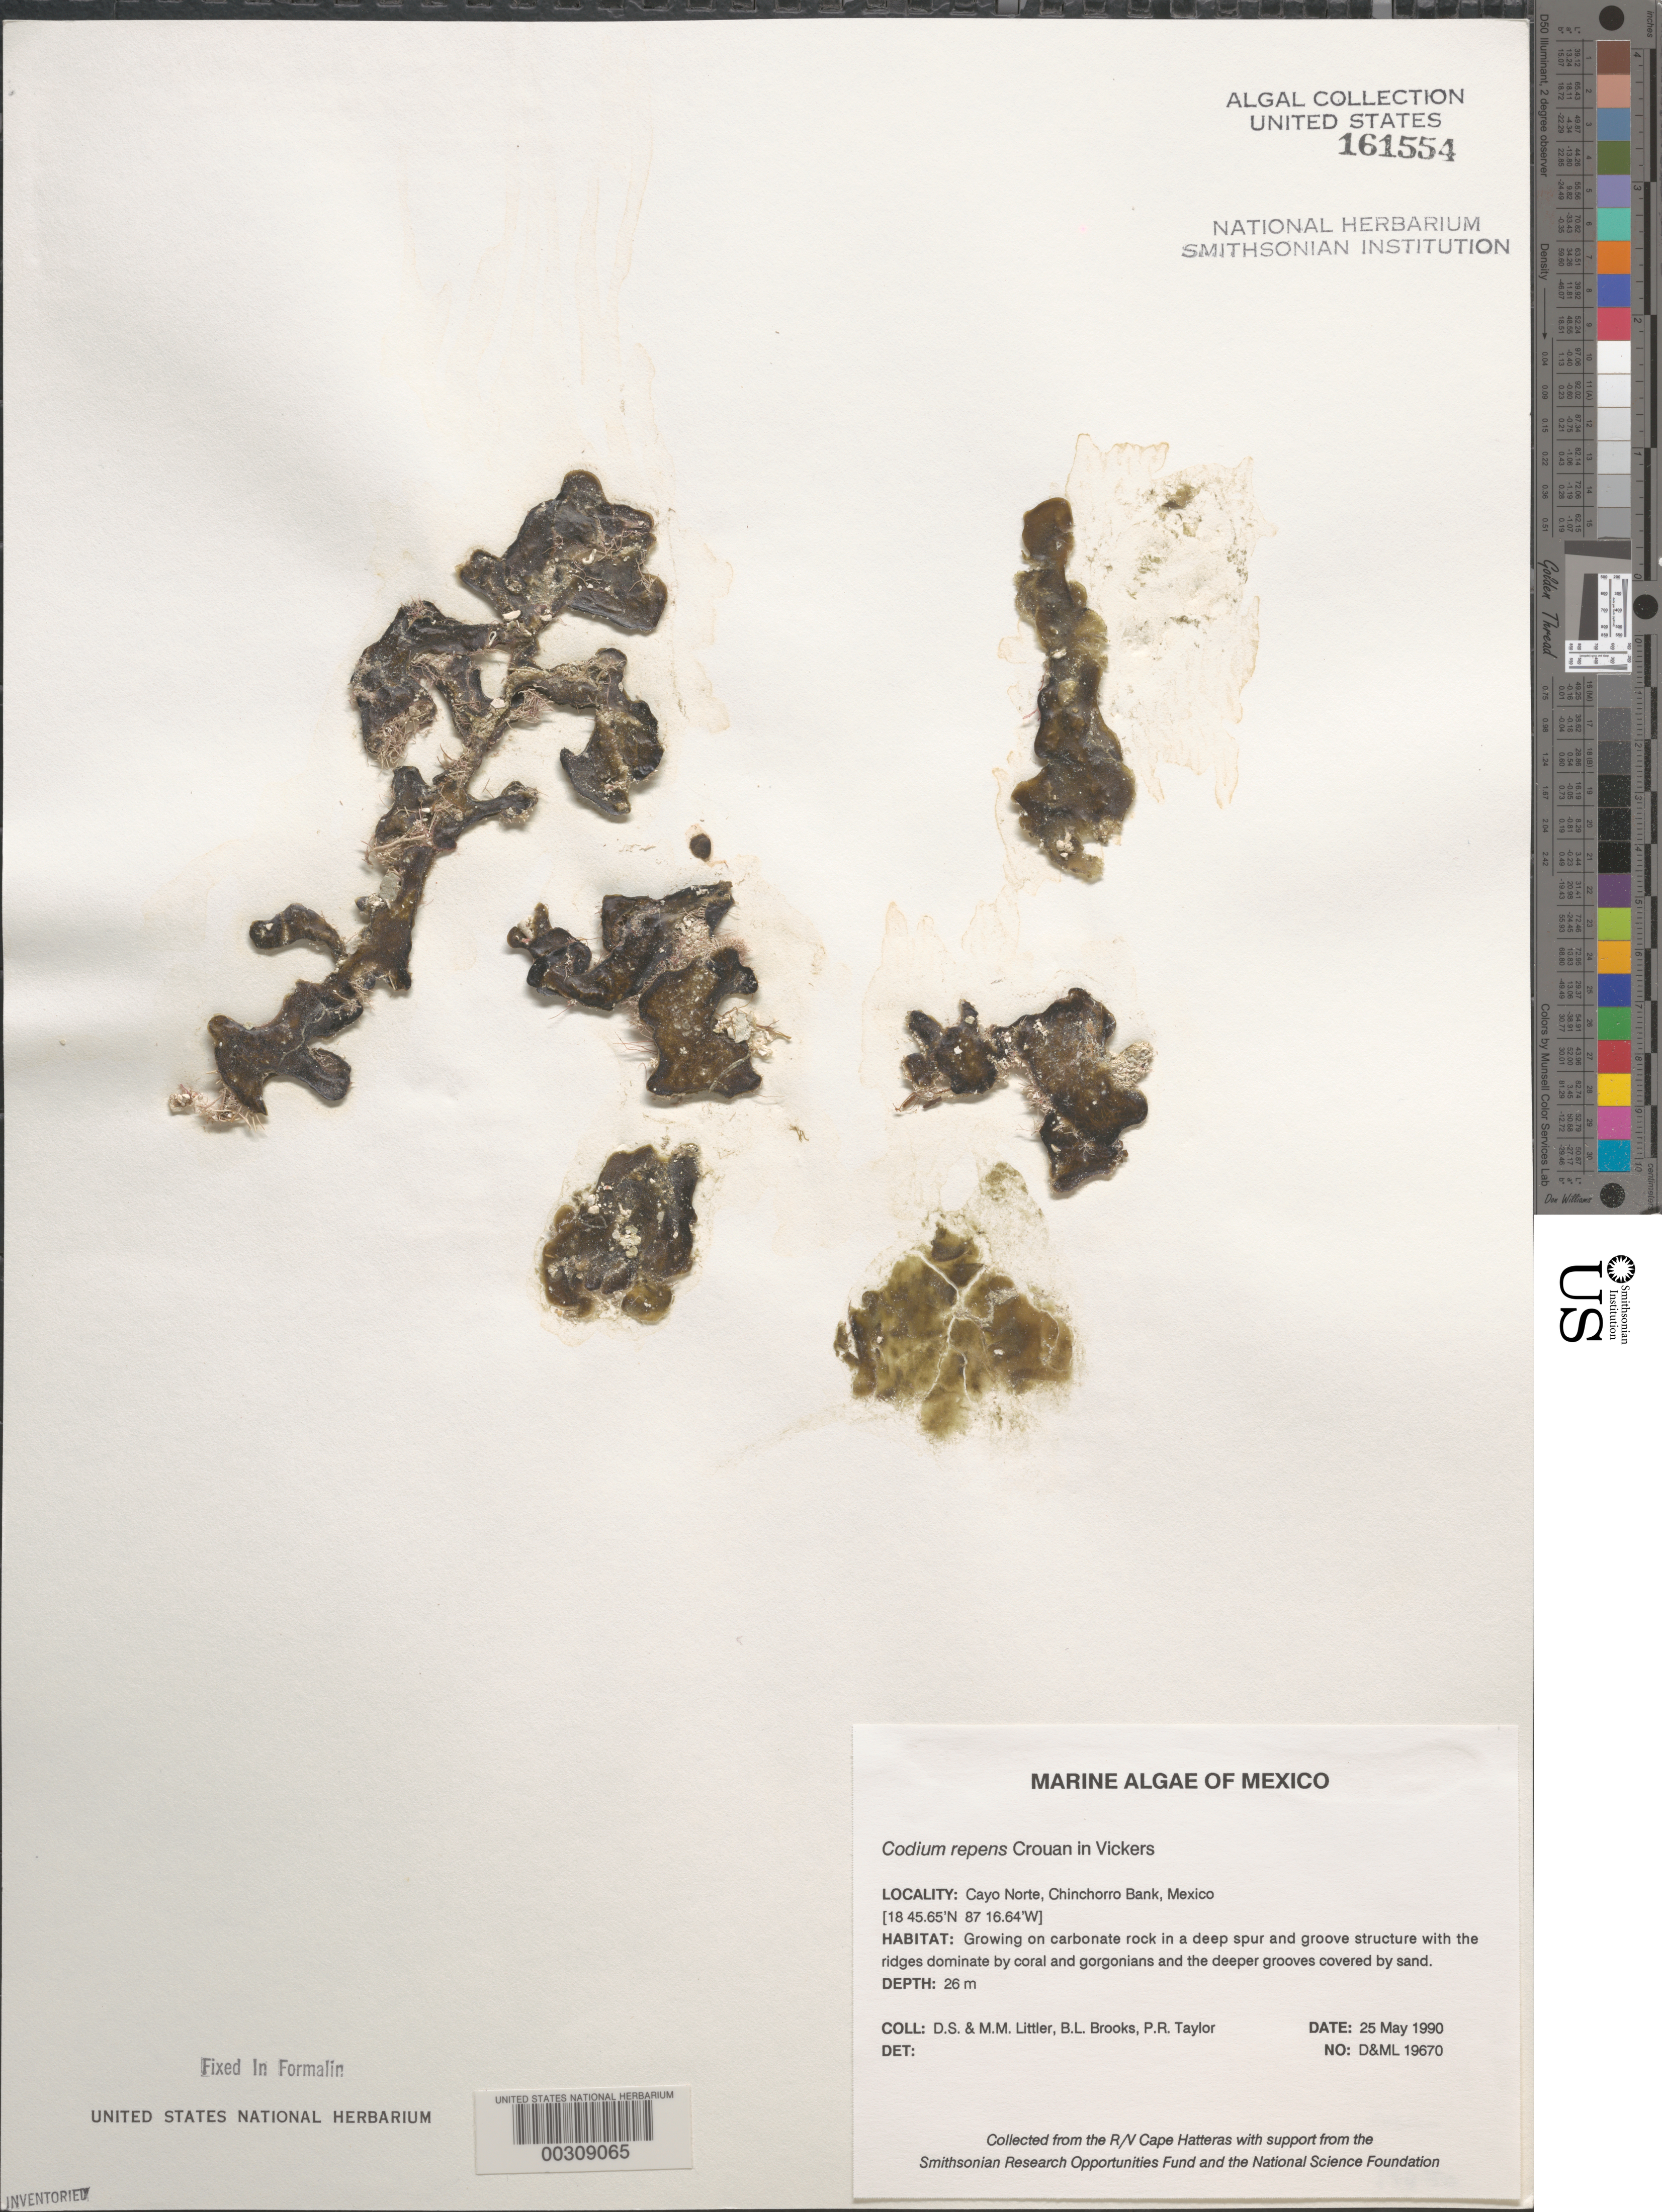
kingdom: Plantae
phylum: Chlorophyta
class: Ulvophyceae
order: Bryopsidales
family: Codiaceae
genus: Codium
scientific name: Codium repens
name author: P. Crouan & H. Crouan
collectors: D. S. Littler, M. M. Littler, B. Brooks & P. R. Taylor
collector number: D&ML 19670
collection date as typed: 25 May 1990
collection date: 1990-05-25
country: Mexico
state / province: Quintana Roo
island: Cayo Norte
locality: Chinchorro Bank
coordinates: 18 45.65'N, 87 16.64'W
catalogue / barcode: US 161554